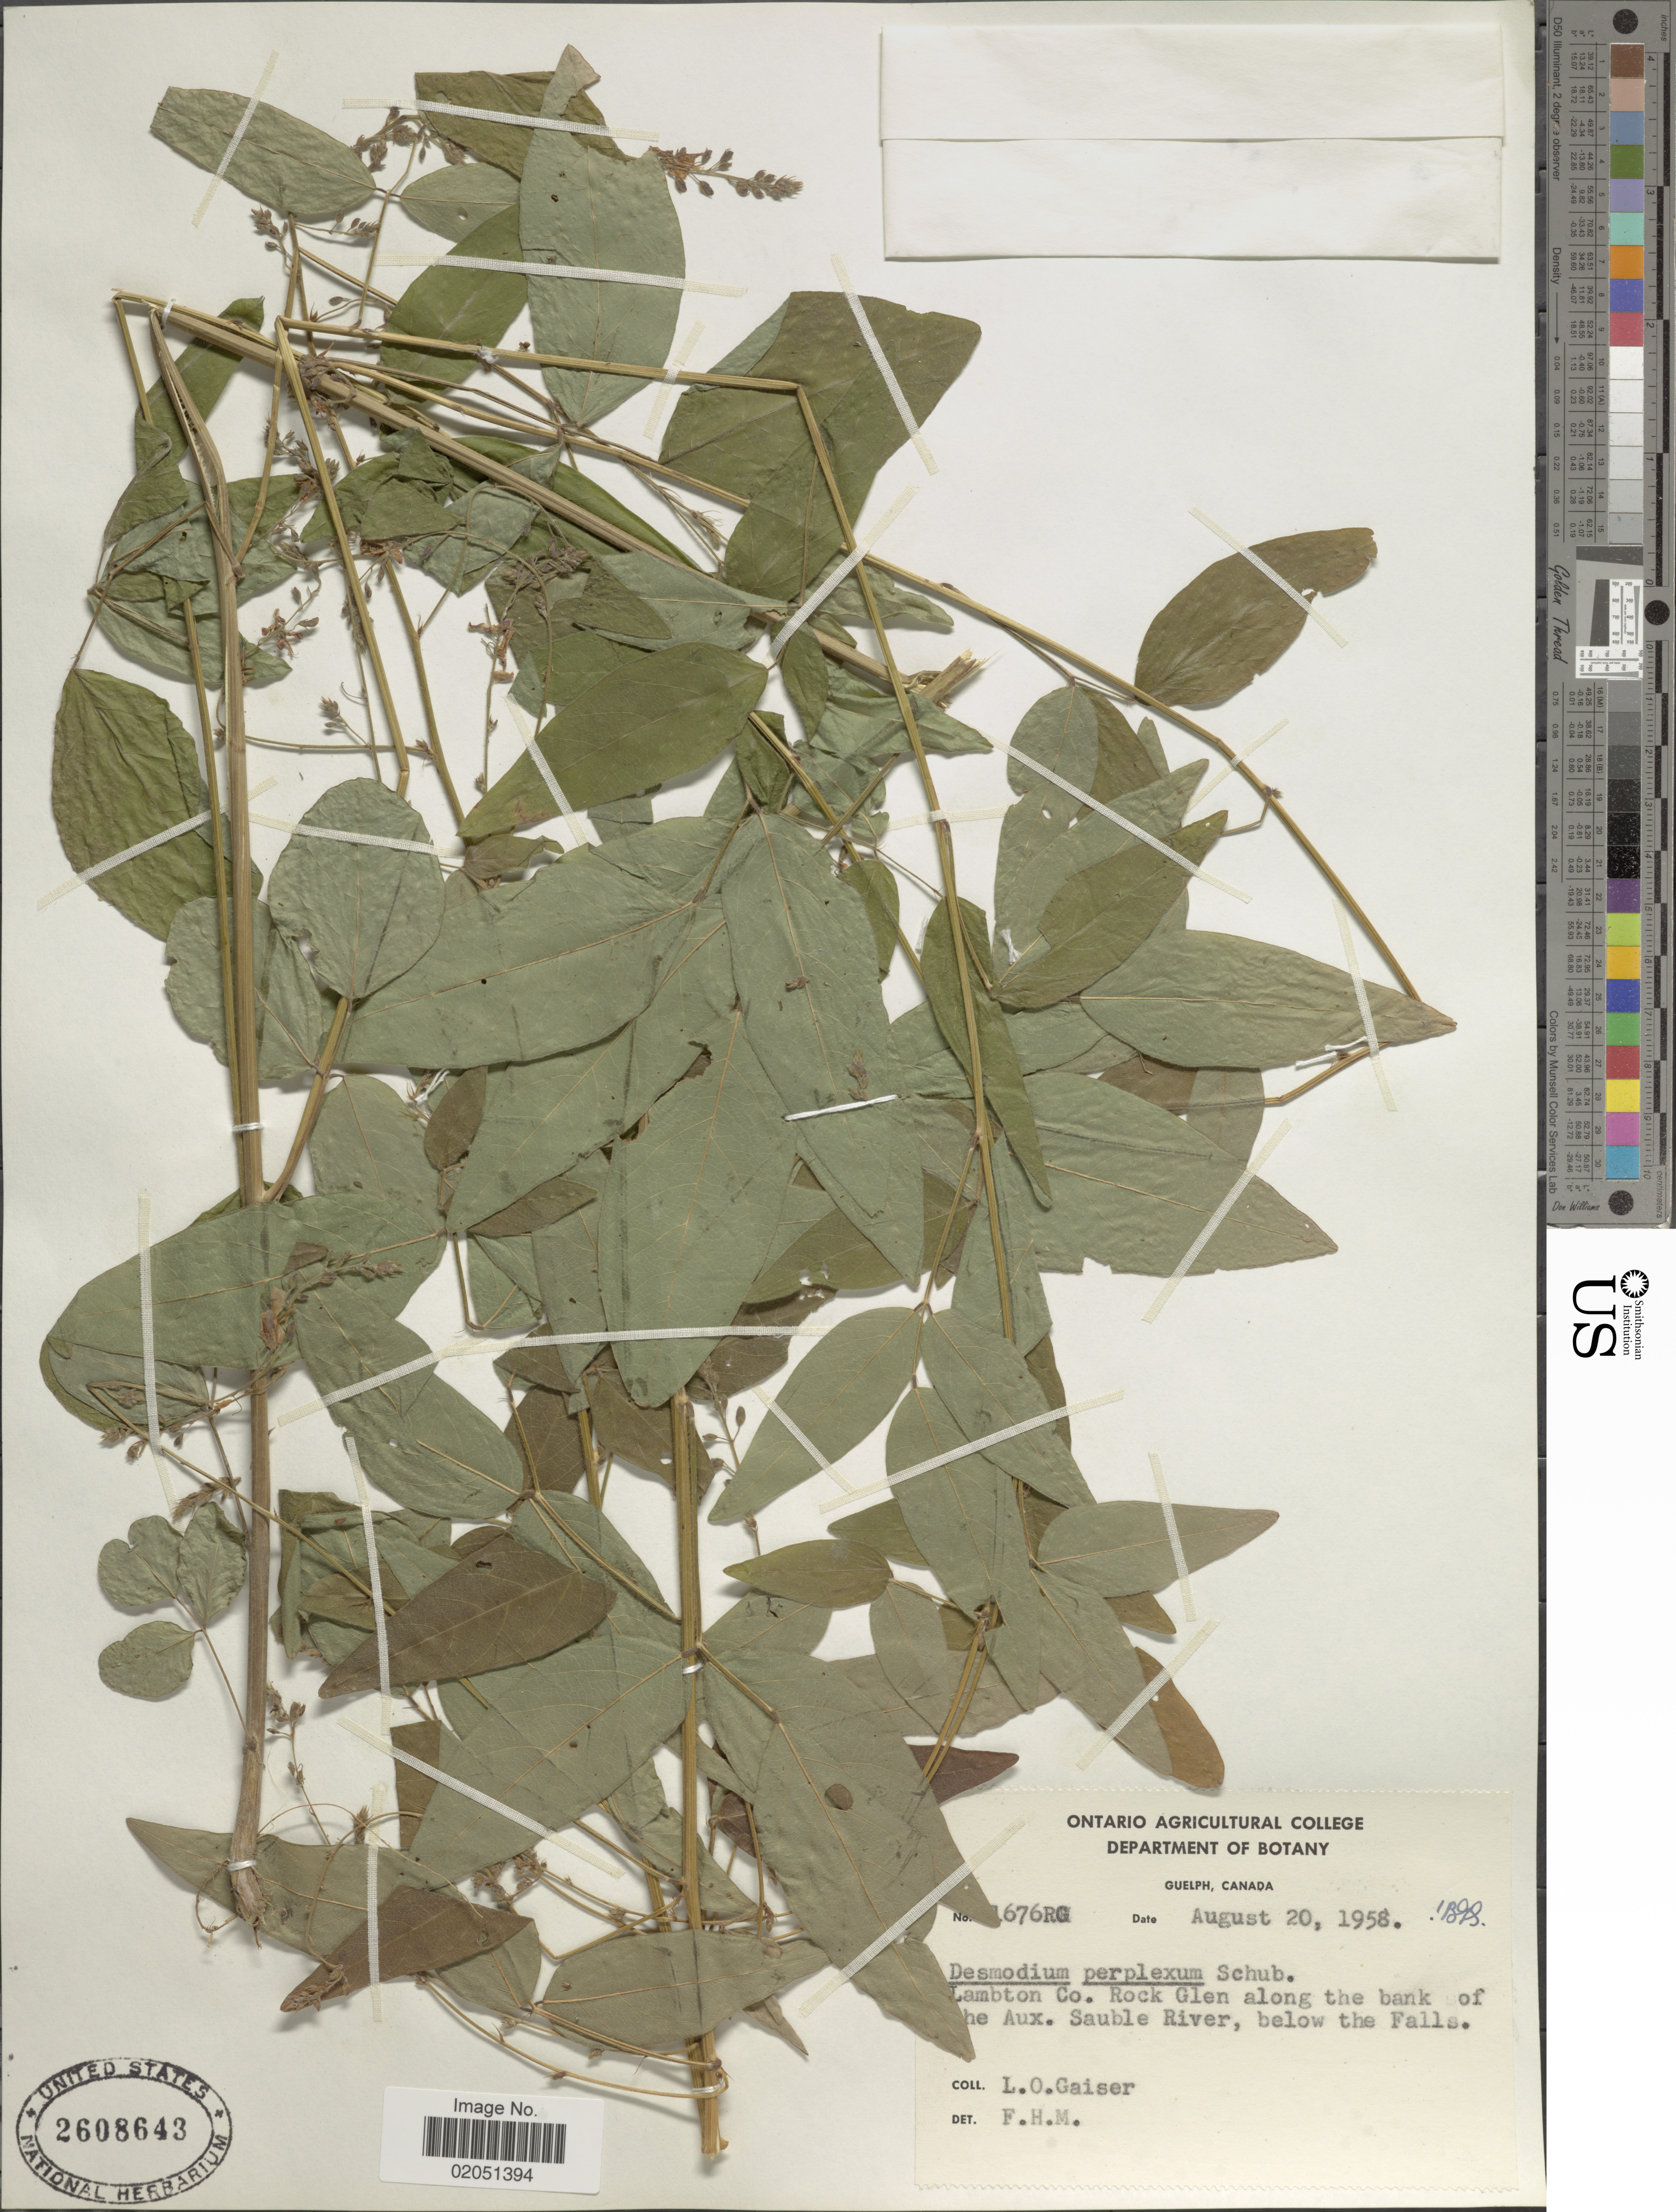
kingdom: Plantae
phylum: Tracheophyta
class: Magnoliopsida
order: Fabales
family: Fabaceae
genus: Desmodium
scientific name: Desmodium perplexum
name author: B.G. Schub.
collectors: L. Gaiser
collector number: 676RG*!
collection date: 1958-08-20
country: Canada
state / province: Ontario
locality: Guelph, Candada [unsure placement], Lambton Co., Rock Glen along the bank of the Aux. Sauble River, below the Falls.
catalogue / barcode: US 2608643